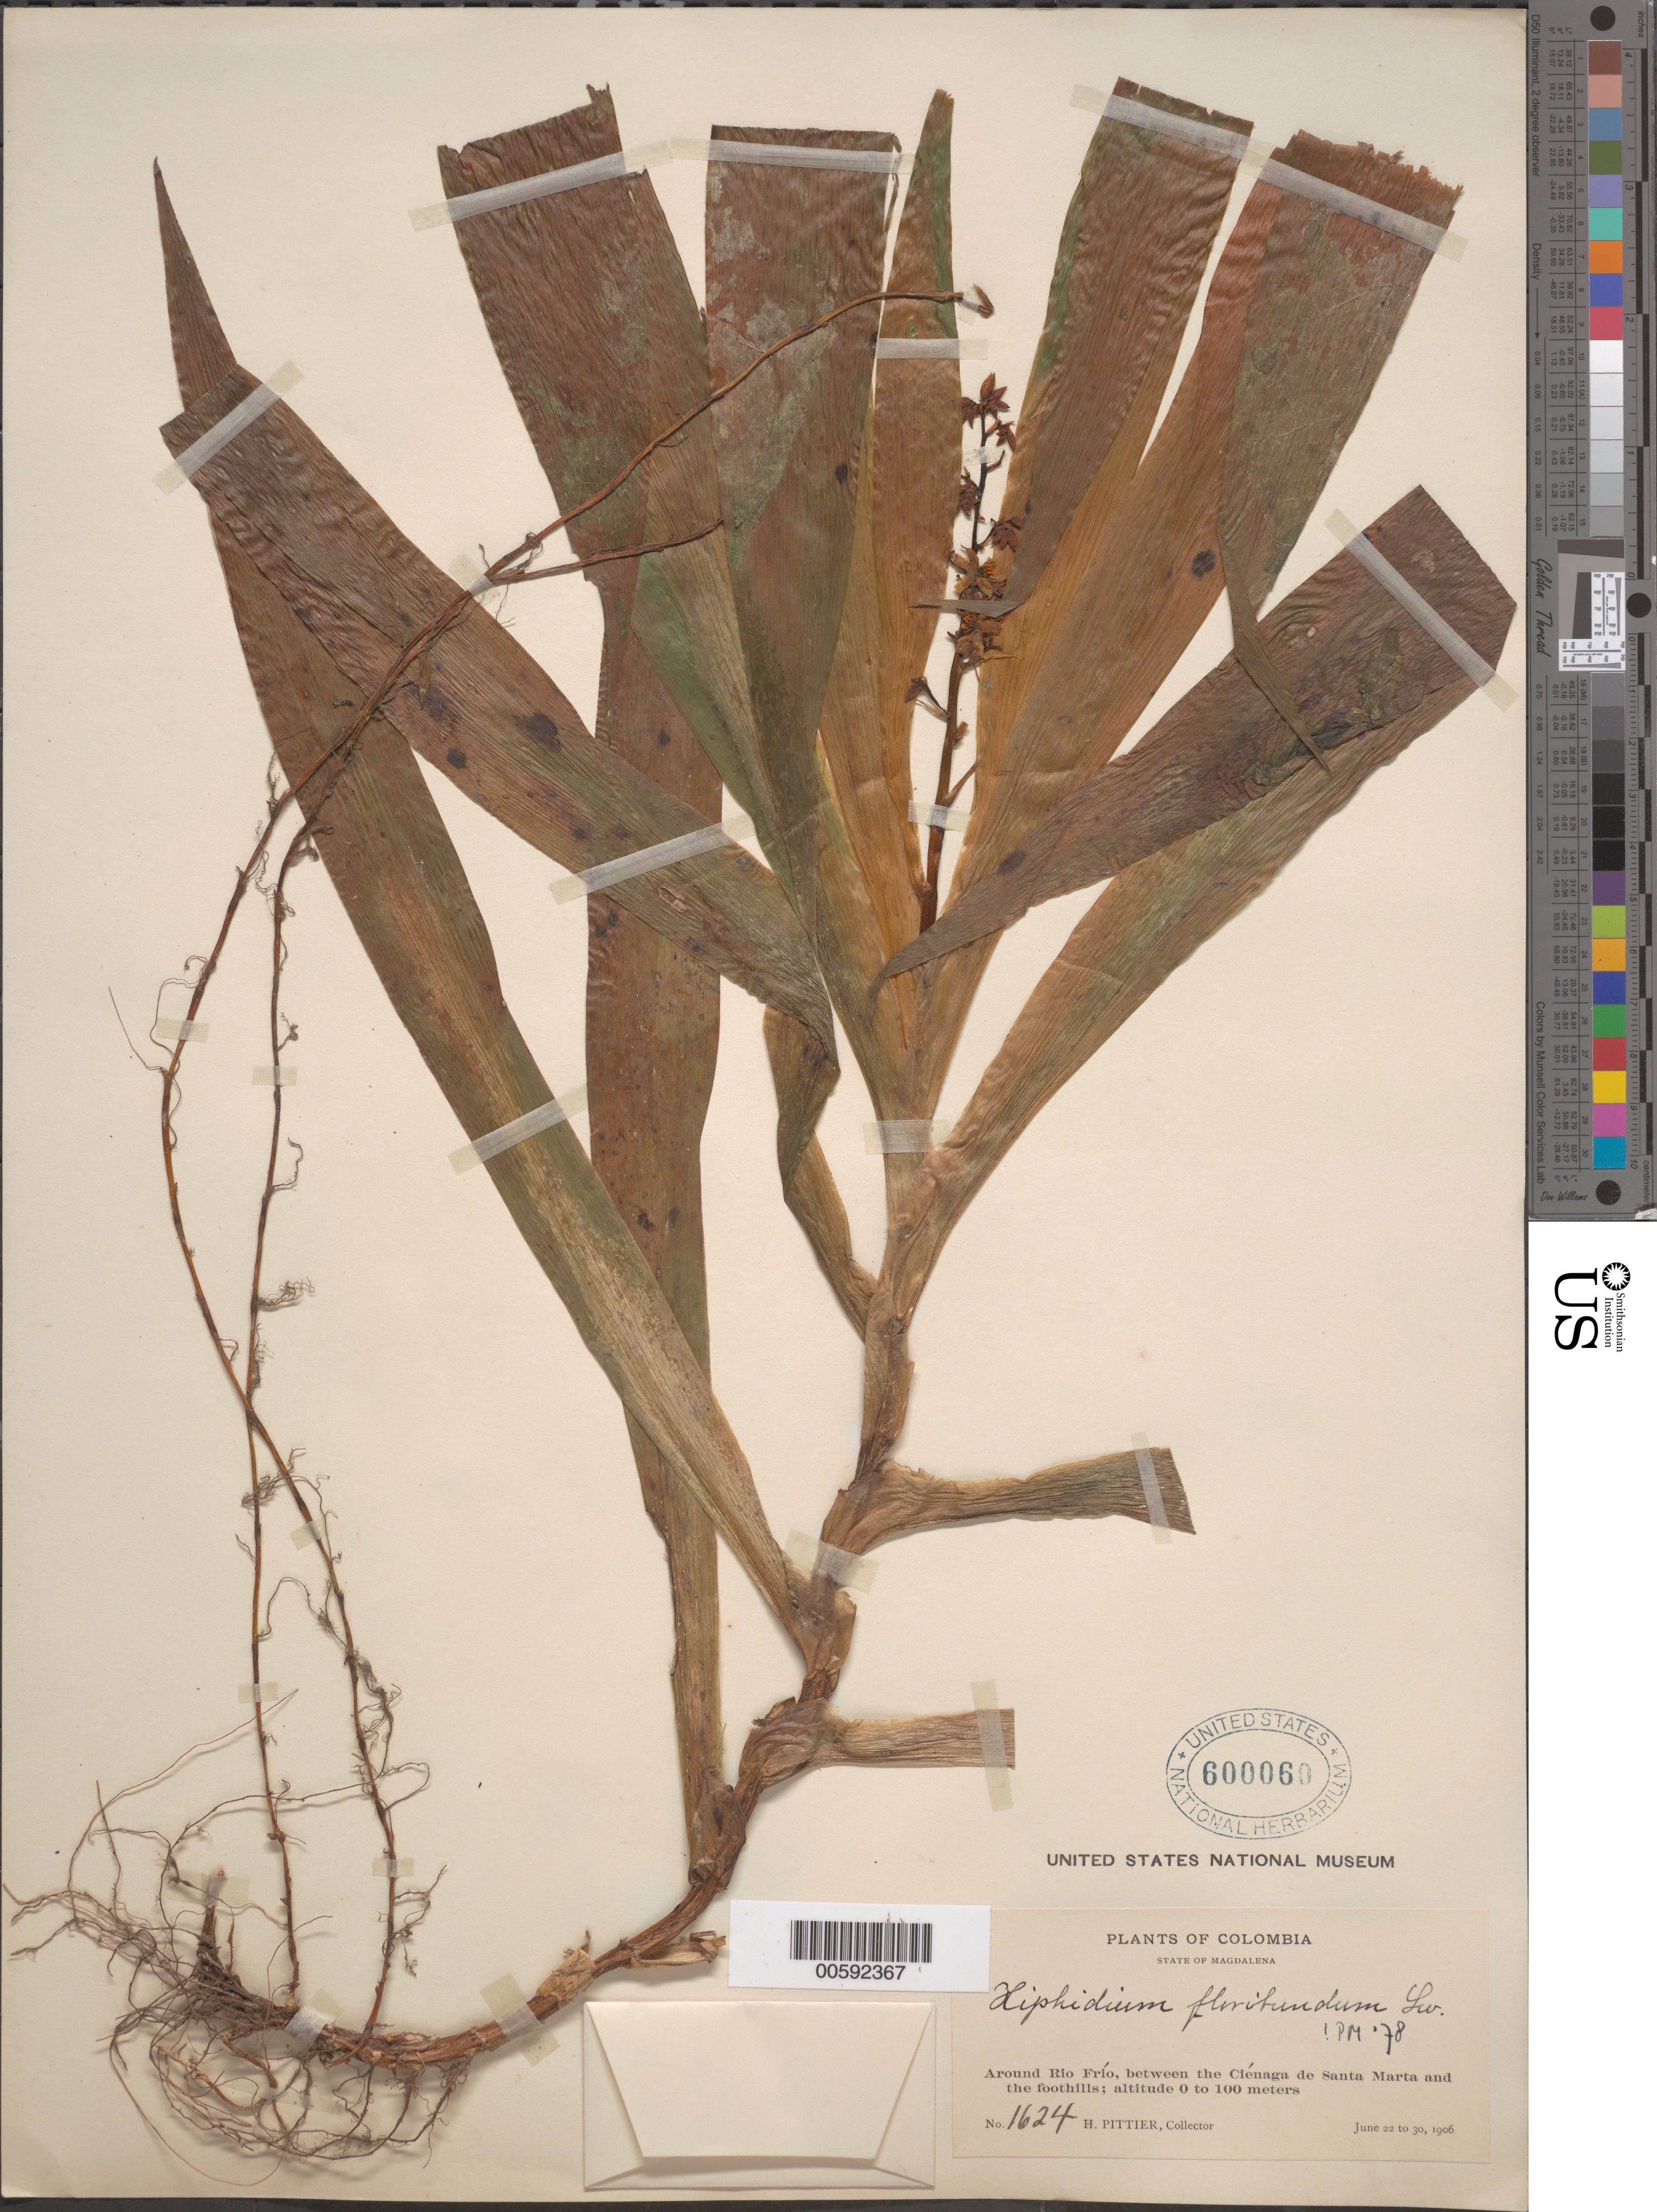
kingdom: Plantae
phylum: Tracheophyta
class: Liliopsida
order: Commelinales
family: Haemodoraceae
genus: Xiphidium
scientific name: Xiphidium caeruleum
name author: Aubl.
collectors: H. F. Pittier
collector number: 1624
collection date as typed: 22 Jun 1906 to 30 Jun 1906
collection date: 1906-06-22/1906-06-30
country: Colombia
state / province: Magdalena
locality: Around Rio Frio, between the Cienaga de Santa Marta and the foothills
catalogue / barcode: US 600060